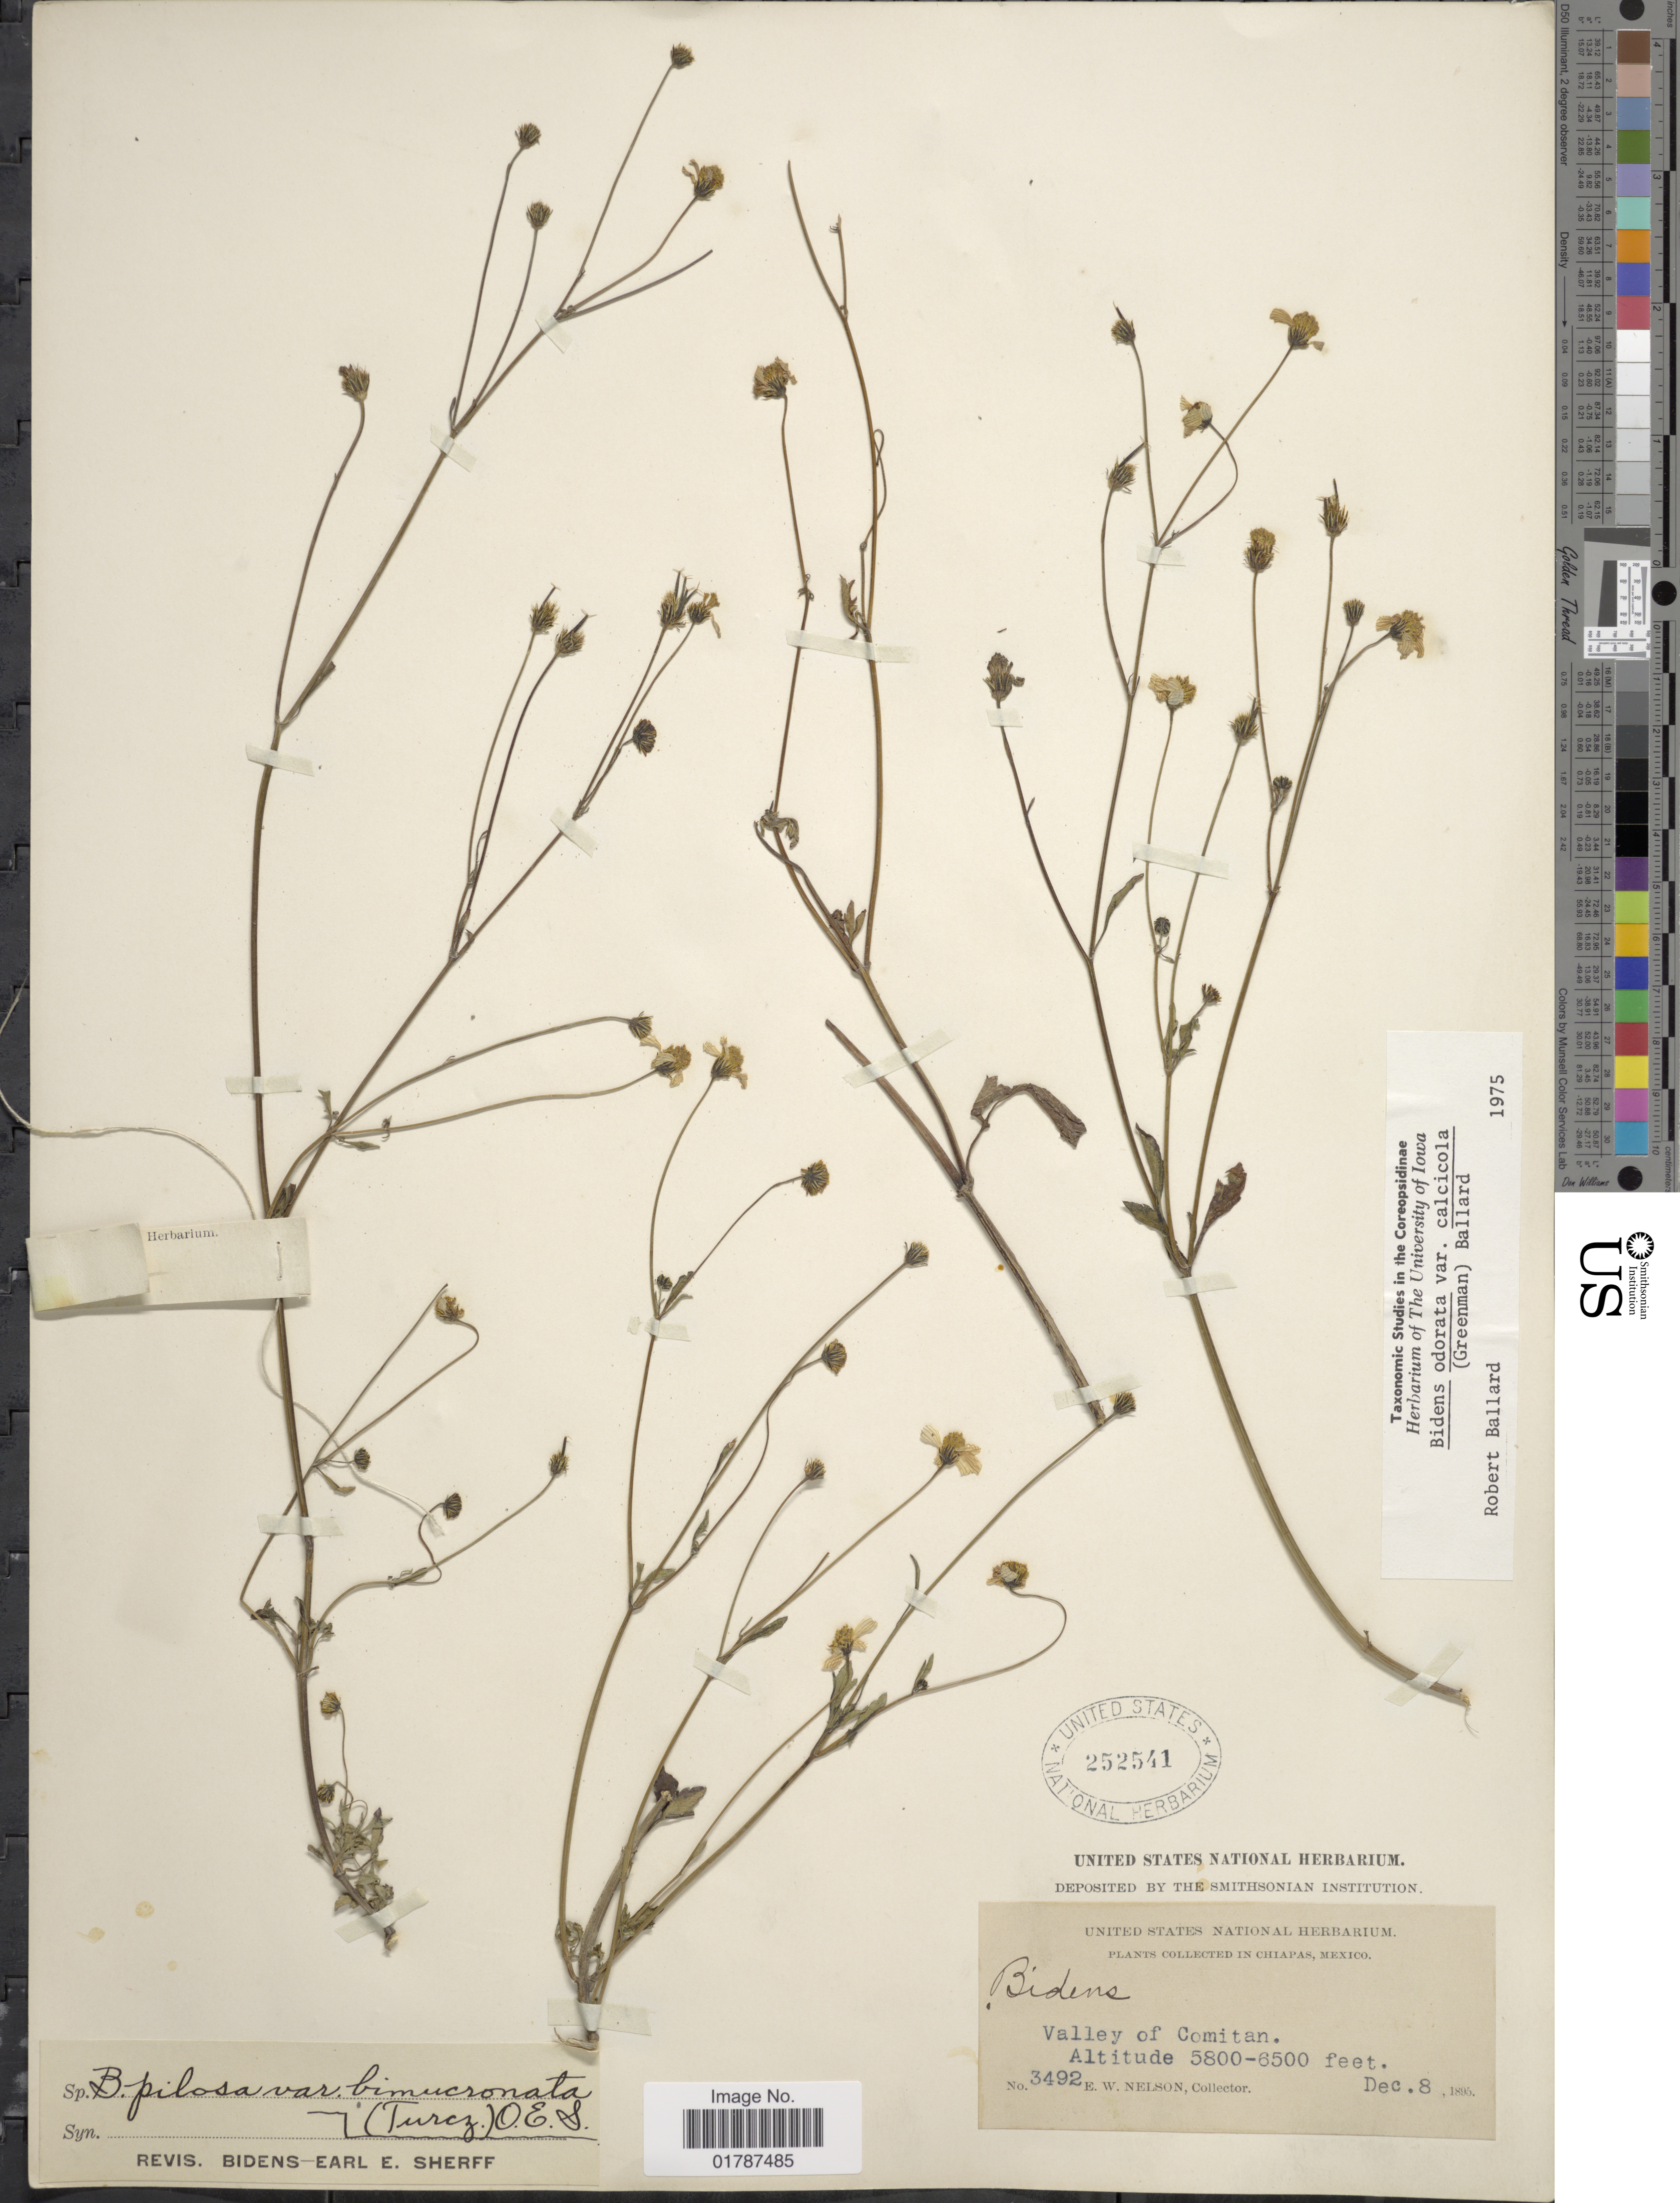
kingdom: Plantae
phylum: Tracheophyta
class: Magnoliopsida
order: Asterales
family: Asteraceae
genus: Bidens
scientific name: Bidens odorata var. calcicola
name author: (Greenm.) Ballard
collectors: E. W. Nelson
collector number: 3492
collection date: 1895-12-08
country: Mexico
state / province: Chiapas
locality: In Chiapas, Mexico, Valley of Comitan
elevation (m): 1768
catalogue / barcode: US 252541